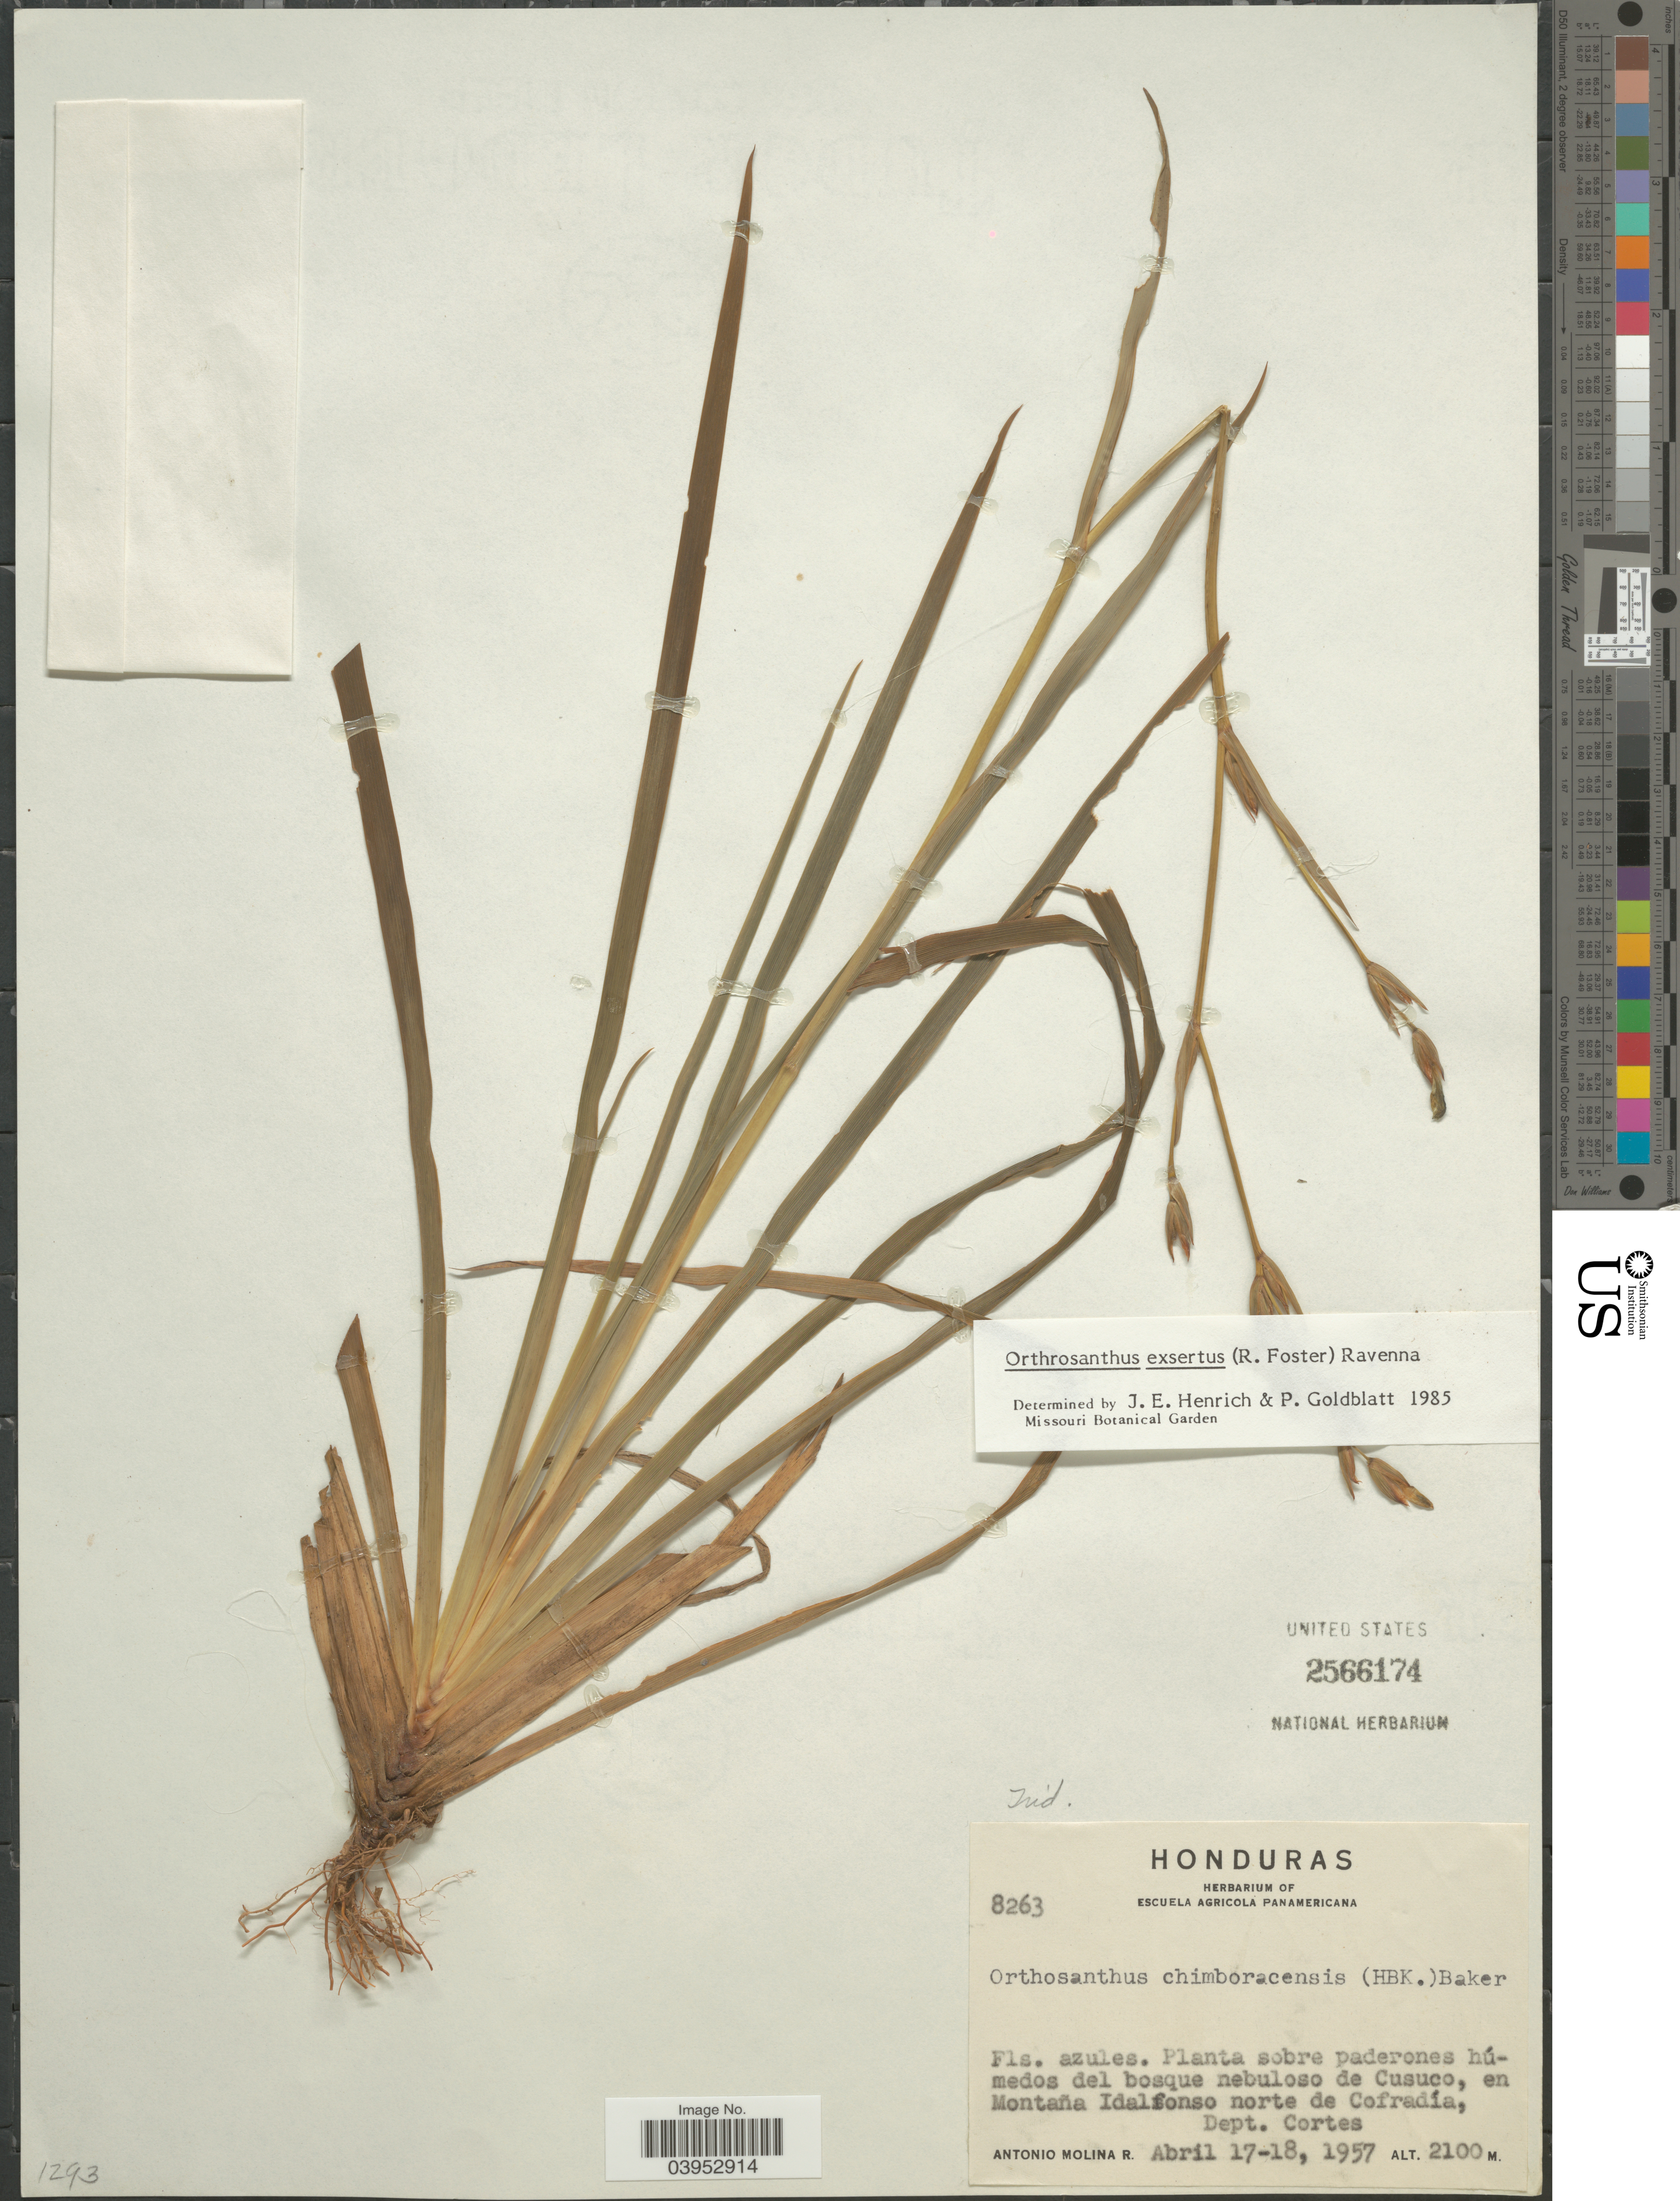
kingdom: Plantae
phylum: Tracheophyta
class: Liliopsida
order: Asparagales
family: Iridaceae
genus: Orthrosanthus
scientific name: Orthrosanthus exsertus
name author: (R.C. Foster) Ravenna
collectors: A. Molina R.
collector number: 8263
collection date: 1957-04-17/1957-04-18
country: Honduras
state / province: Cortes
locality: Bosque nebuloso de Cusuco, en Montaña Idalfonso norte de Cofradía, Dept. Cortes.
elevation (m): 2100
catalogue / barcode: US 2566174